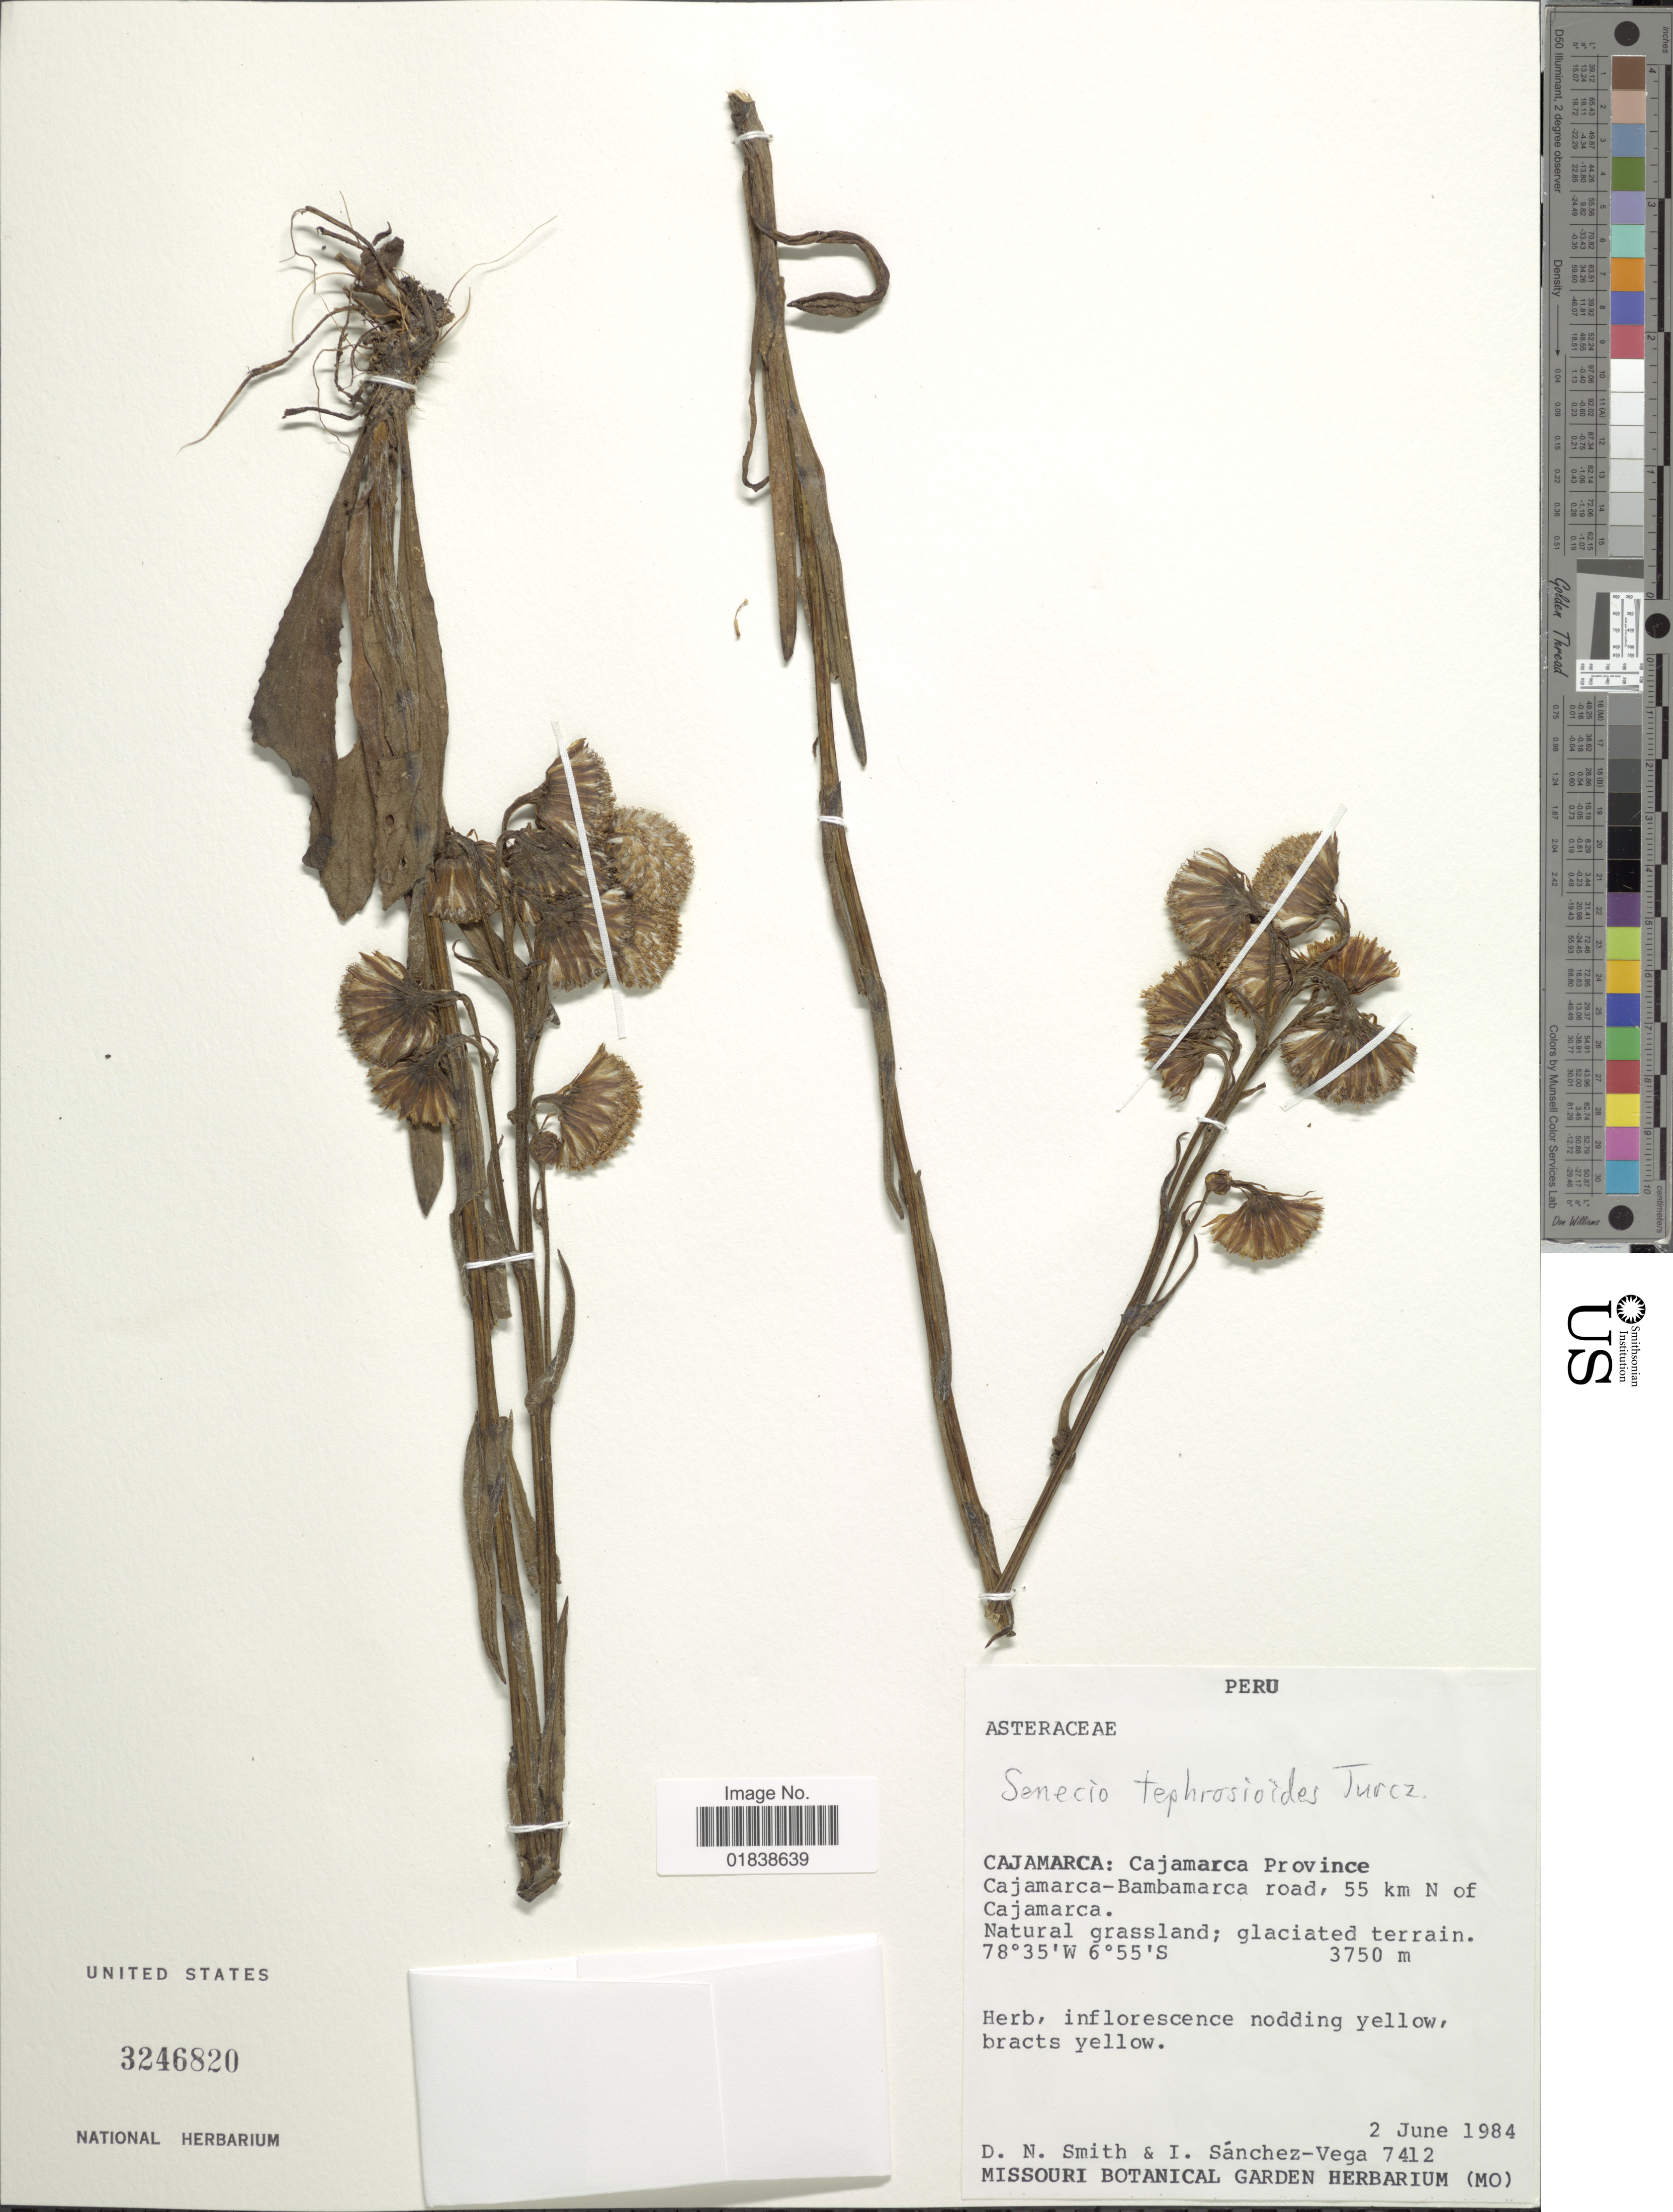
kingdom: Plantae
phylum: Tracheophyta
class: Magnoliopsida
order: Asterales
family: Asteraceae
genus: Senecio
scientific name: Senecio tephrosioides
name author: Turcz.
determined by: Salomon, Luciana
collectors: D. Smith & I. Sánchez-Vega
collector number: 7412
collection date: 1984-06-02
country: Peru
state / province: Cajamarca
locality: Cajamarca Province, Cajamarca-Bambamarca road, 55 km N of Cajamarca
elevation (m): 3750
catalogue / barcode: US 3246820